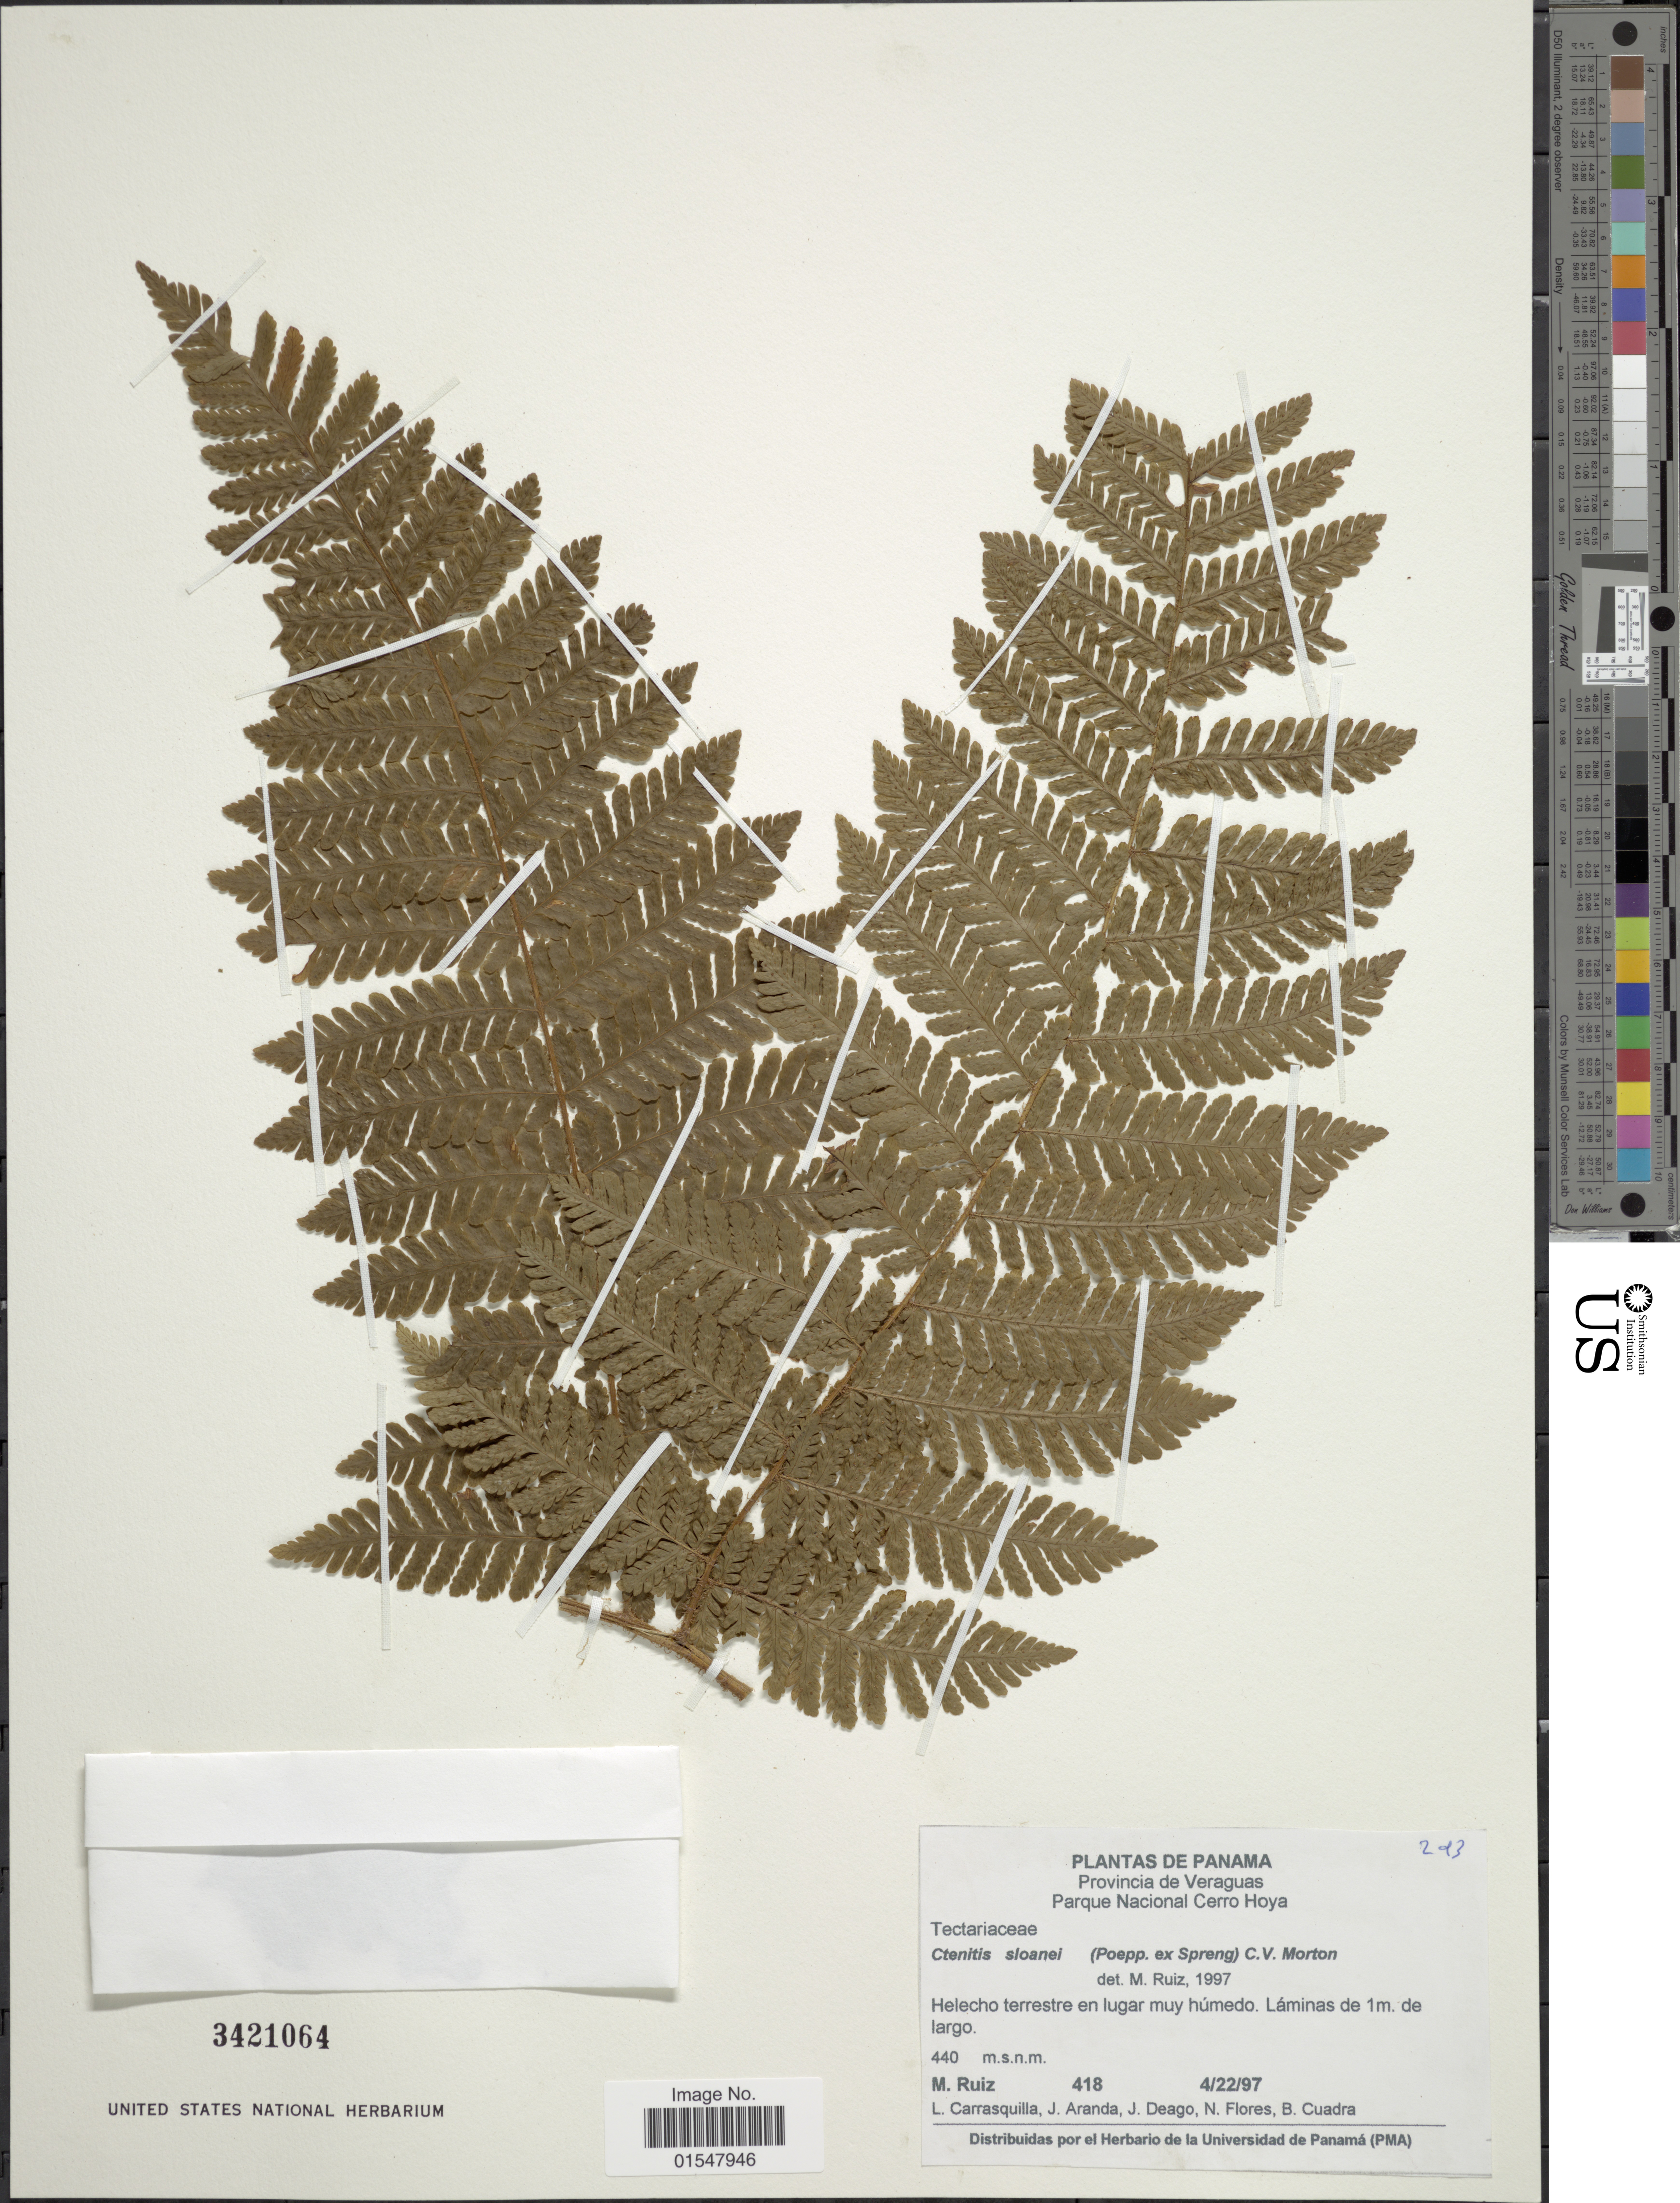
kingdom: Plantae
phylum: Tracheophyta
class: Polypodiopsida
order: Polypodiales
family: Dryopteridaceae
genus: Ctenitis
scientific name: Ctenitis sloanei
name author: (Poepp. ex Spreng.) C.V. Morton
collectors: M. Ruiz, L. Carrasquilla, J. Aranda, J. Deago & et al.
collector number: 418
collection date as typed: Transcribed d/m/y: 22/4/97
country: Panama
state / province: Veraguas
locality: Panama, Provincia de Veraguas, Parque Nacional Cerro Hoya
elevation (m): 440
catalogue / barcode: US 3421064